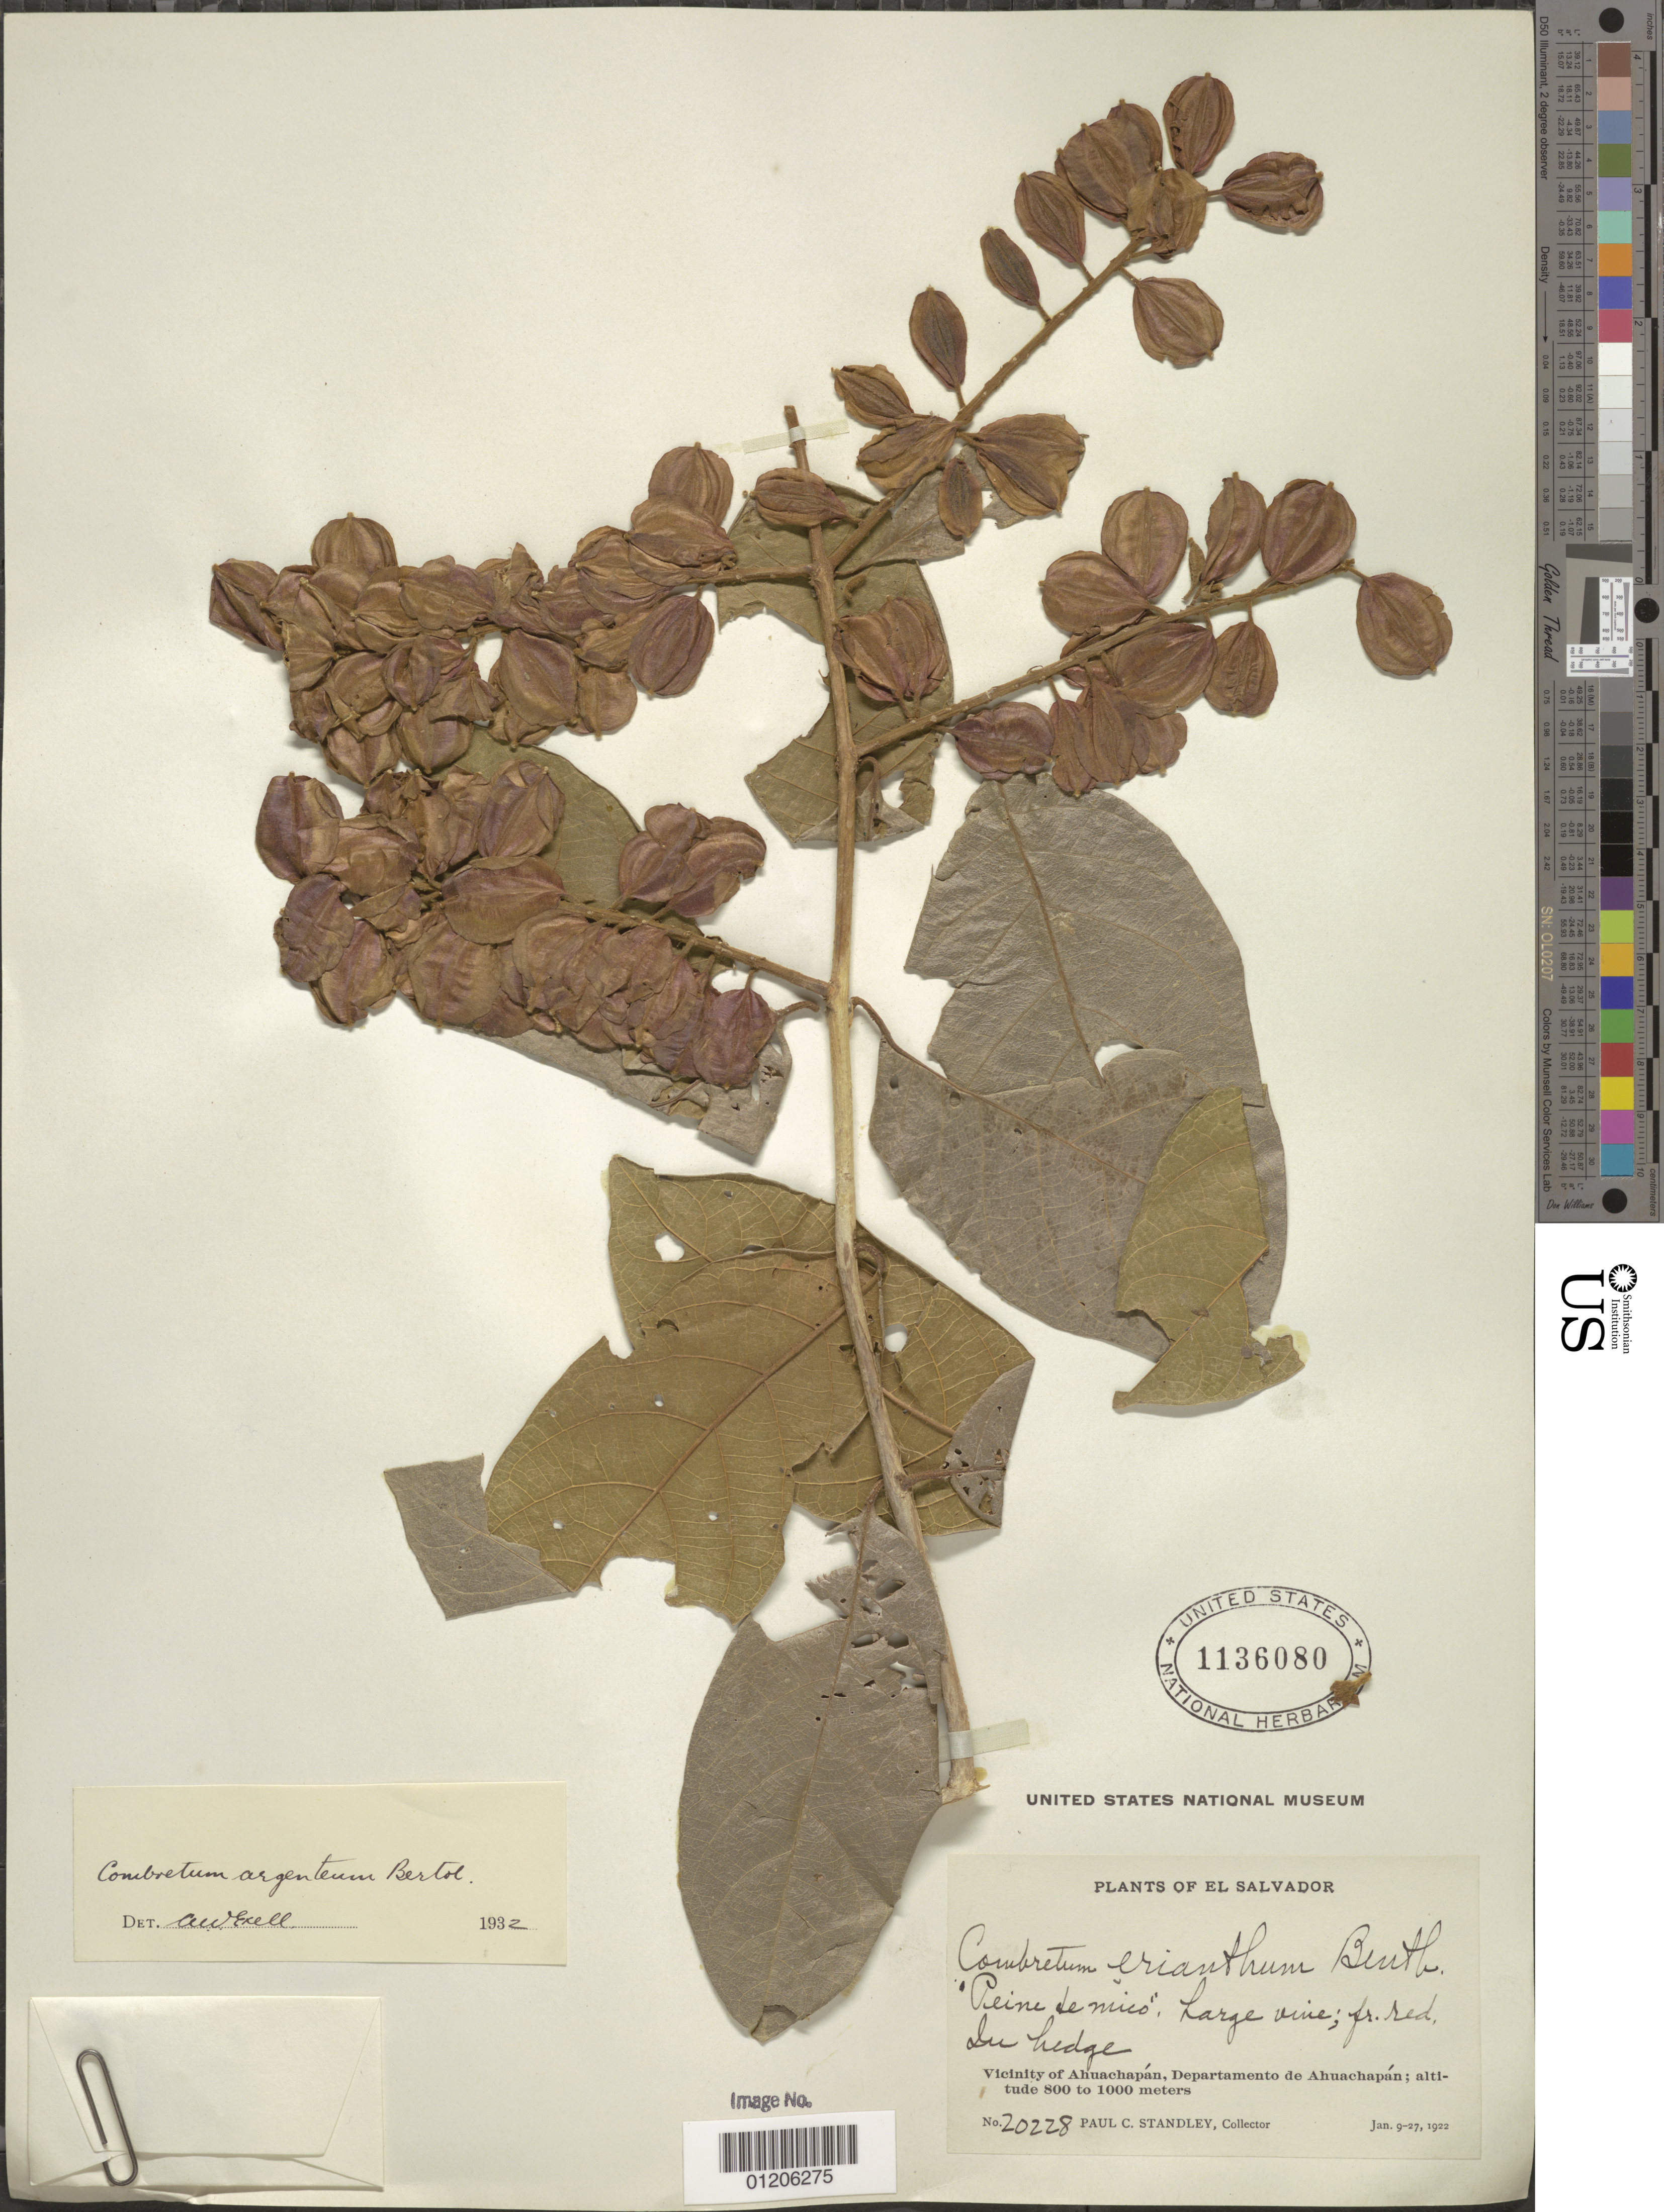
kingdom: Plantae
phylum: Tracheophyta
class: Magnoliopsida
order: Myrtales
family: Combretaceae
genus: Combretum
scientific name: Combretum argenteum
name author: Bertol.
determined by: Exell, A. W.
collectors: P. C. Standley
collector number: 20228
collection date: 1922-01-09/1922-01-27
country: El Salvador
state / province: Ahuachapán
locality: Vicinity of Ahuachapan.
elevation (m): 800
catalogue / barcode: US 1136080